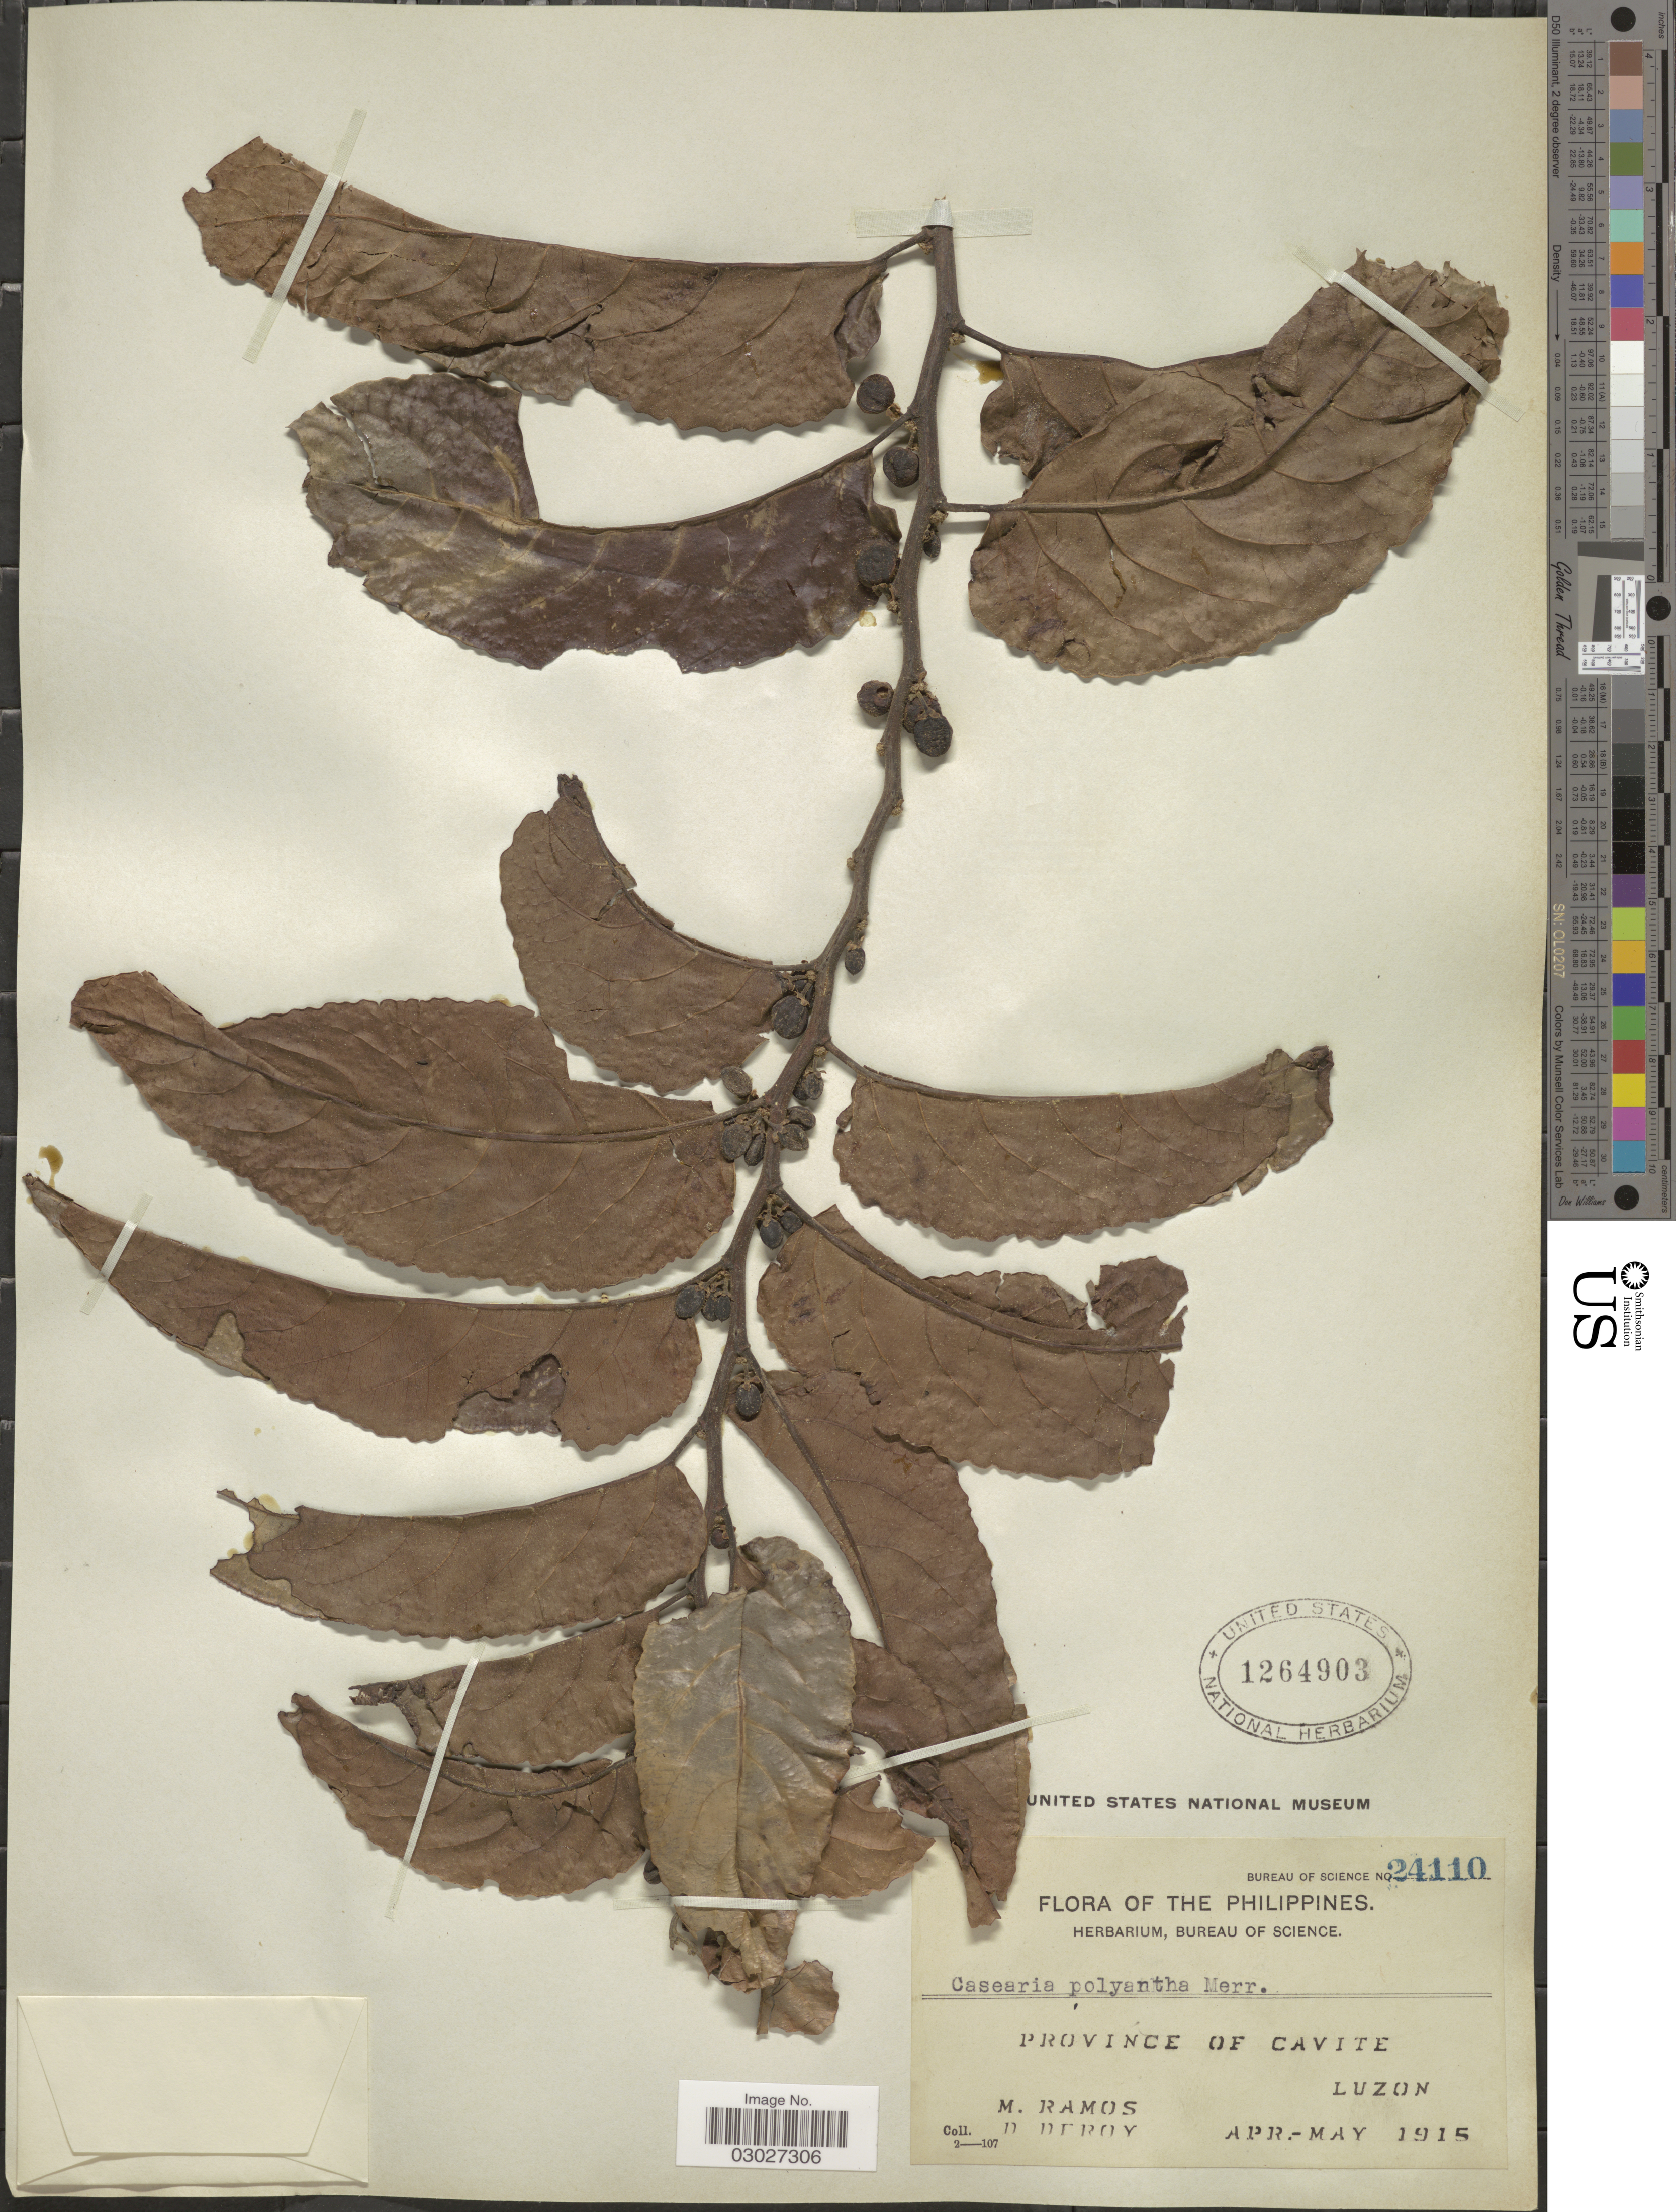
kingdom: Plantae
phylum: Tracheophyta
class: Magnoliopsida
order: Malpighiales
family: Salicaceae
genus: Casearia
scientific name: Casearia grewiifolia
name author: Vent.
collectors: M. Ramos & D. Deroy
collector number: Bureau of Science 24110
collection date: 1915-04/1915-05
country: Philippines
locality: Province of Cavite, Luzon.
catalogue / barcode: US 1264903